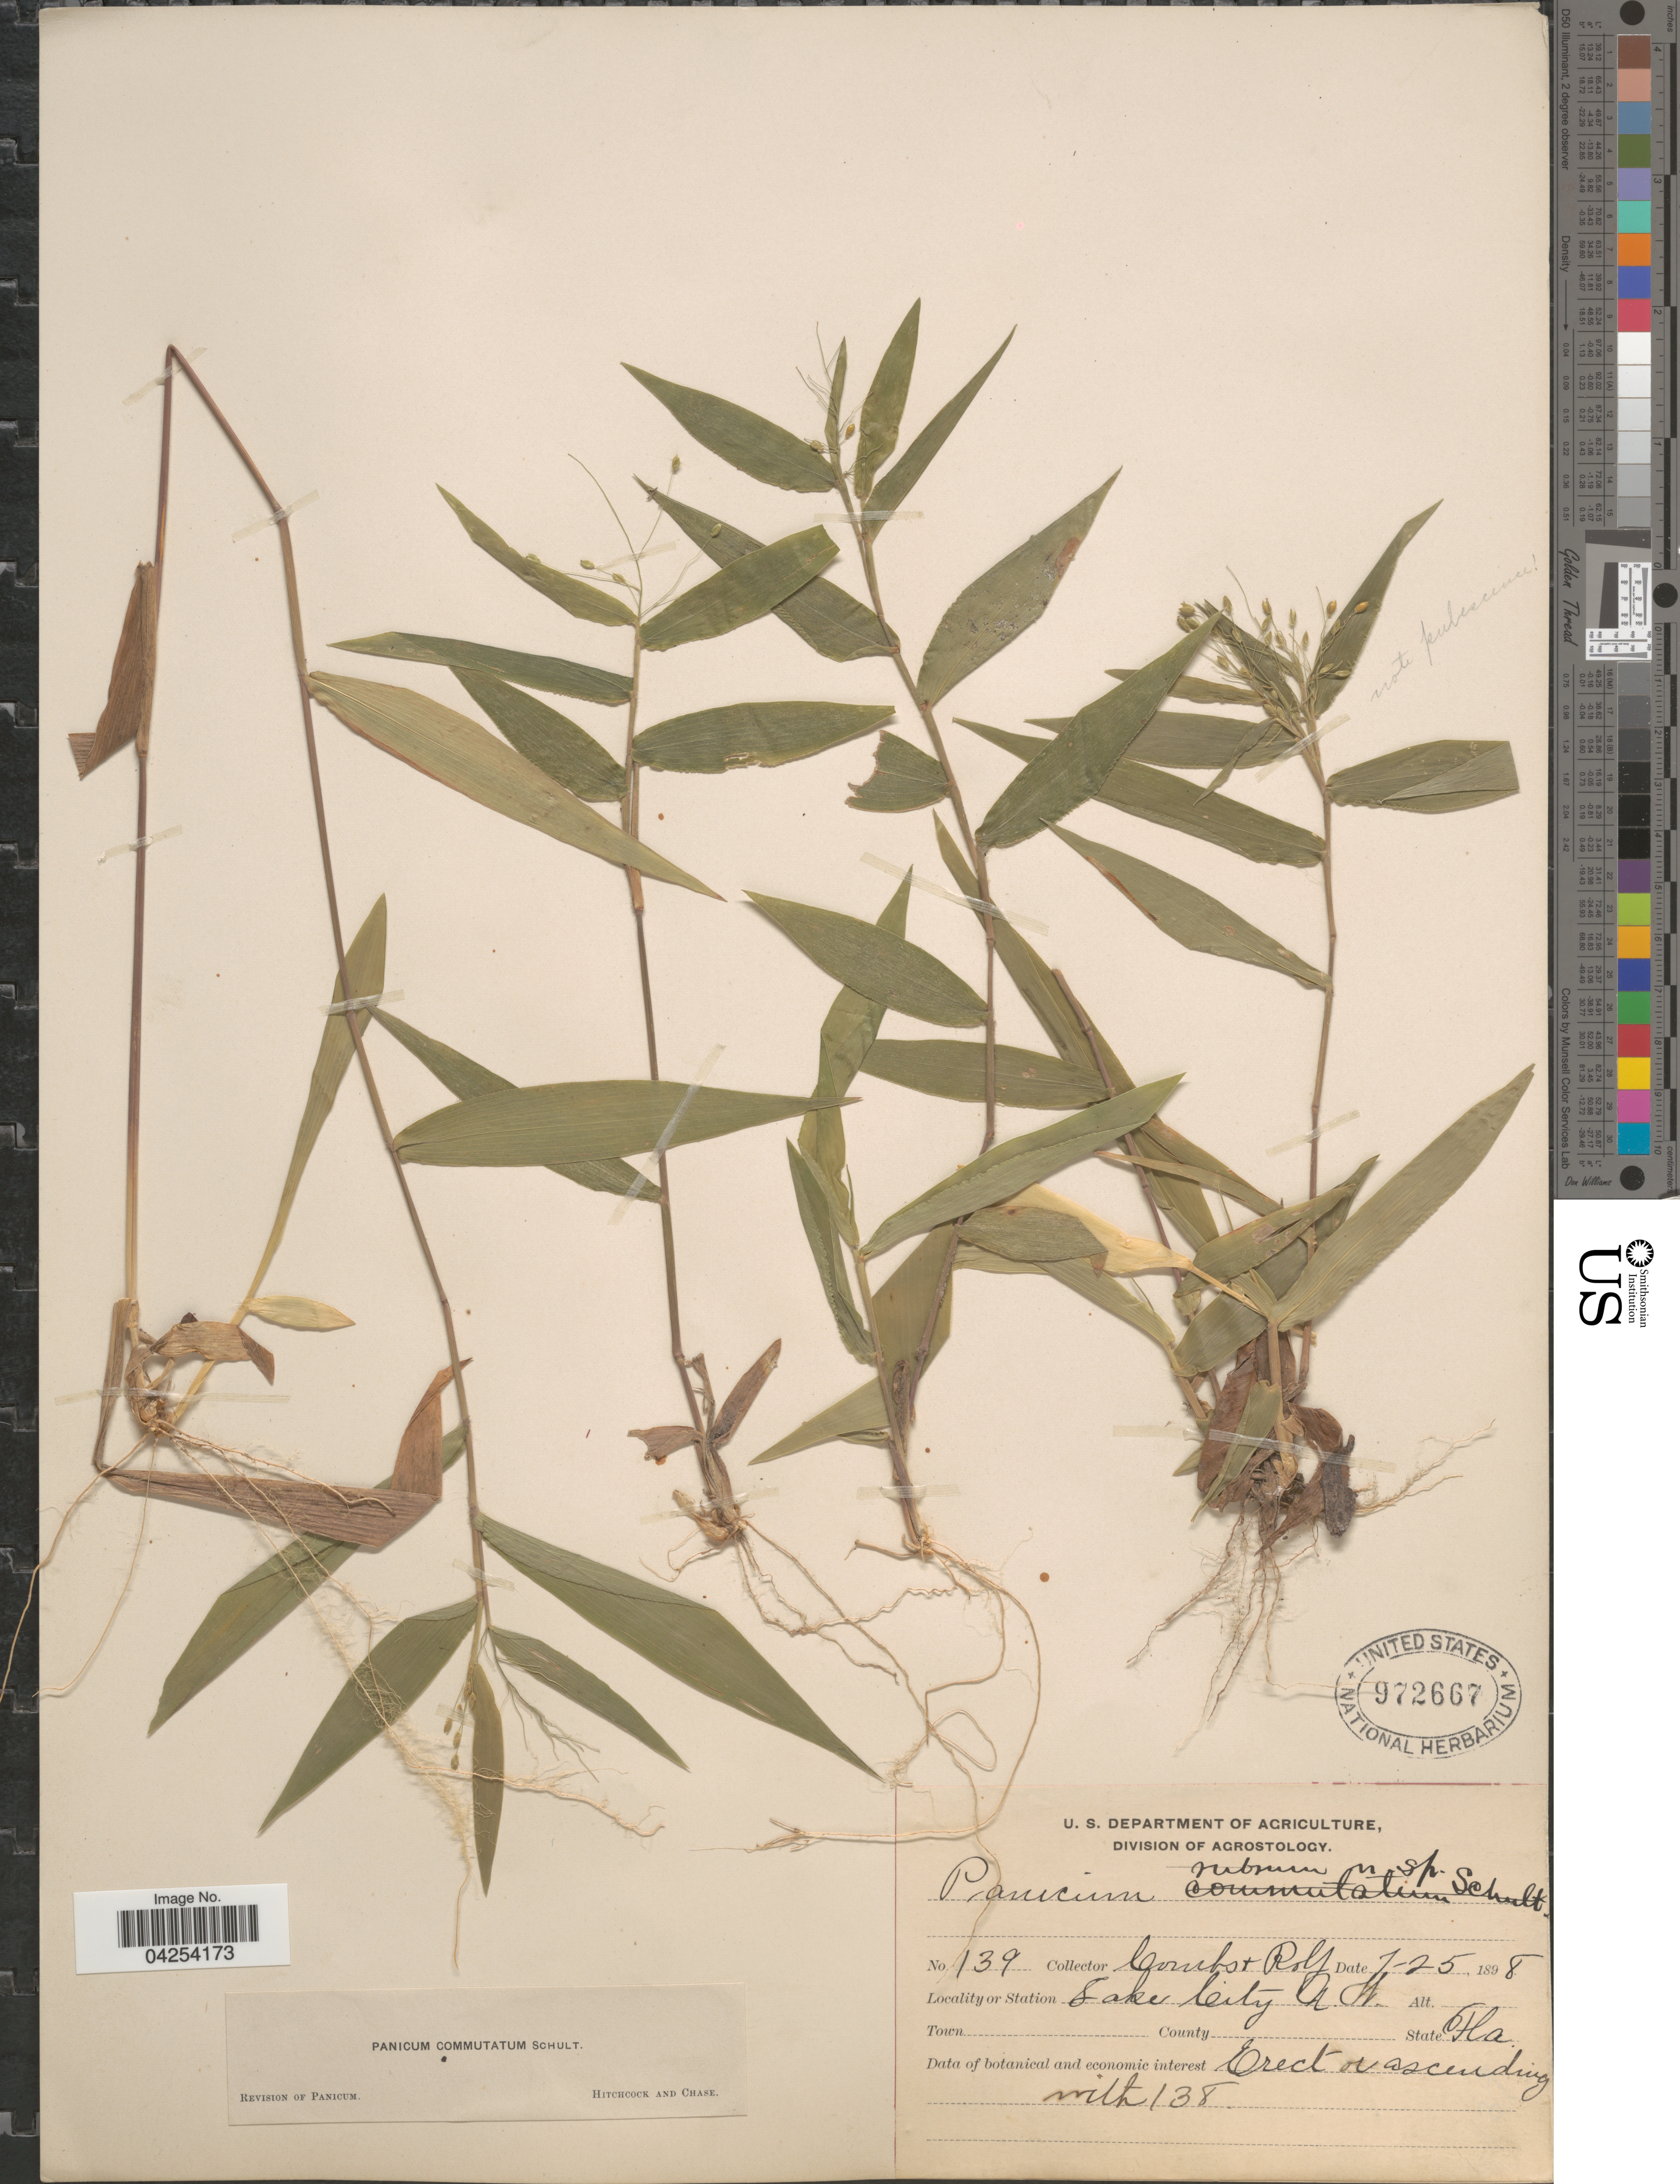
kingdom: Plantae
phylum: Tracheophyta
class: Liliopsida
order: Poales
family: Poaceae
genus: Dichanthelium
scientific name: Dichanthelium commutatum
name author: (Schult.) Gould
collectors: -. Combs & Rolfs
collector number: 139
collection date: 1898-07-25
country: United States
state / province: Florida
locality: Lake City N. W.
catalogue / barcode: US 972667